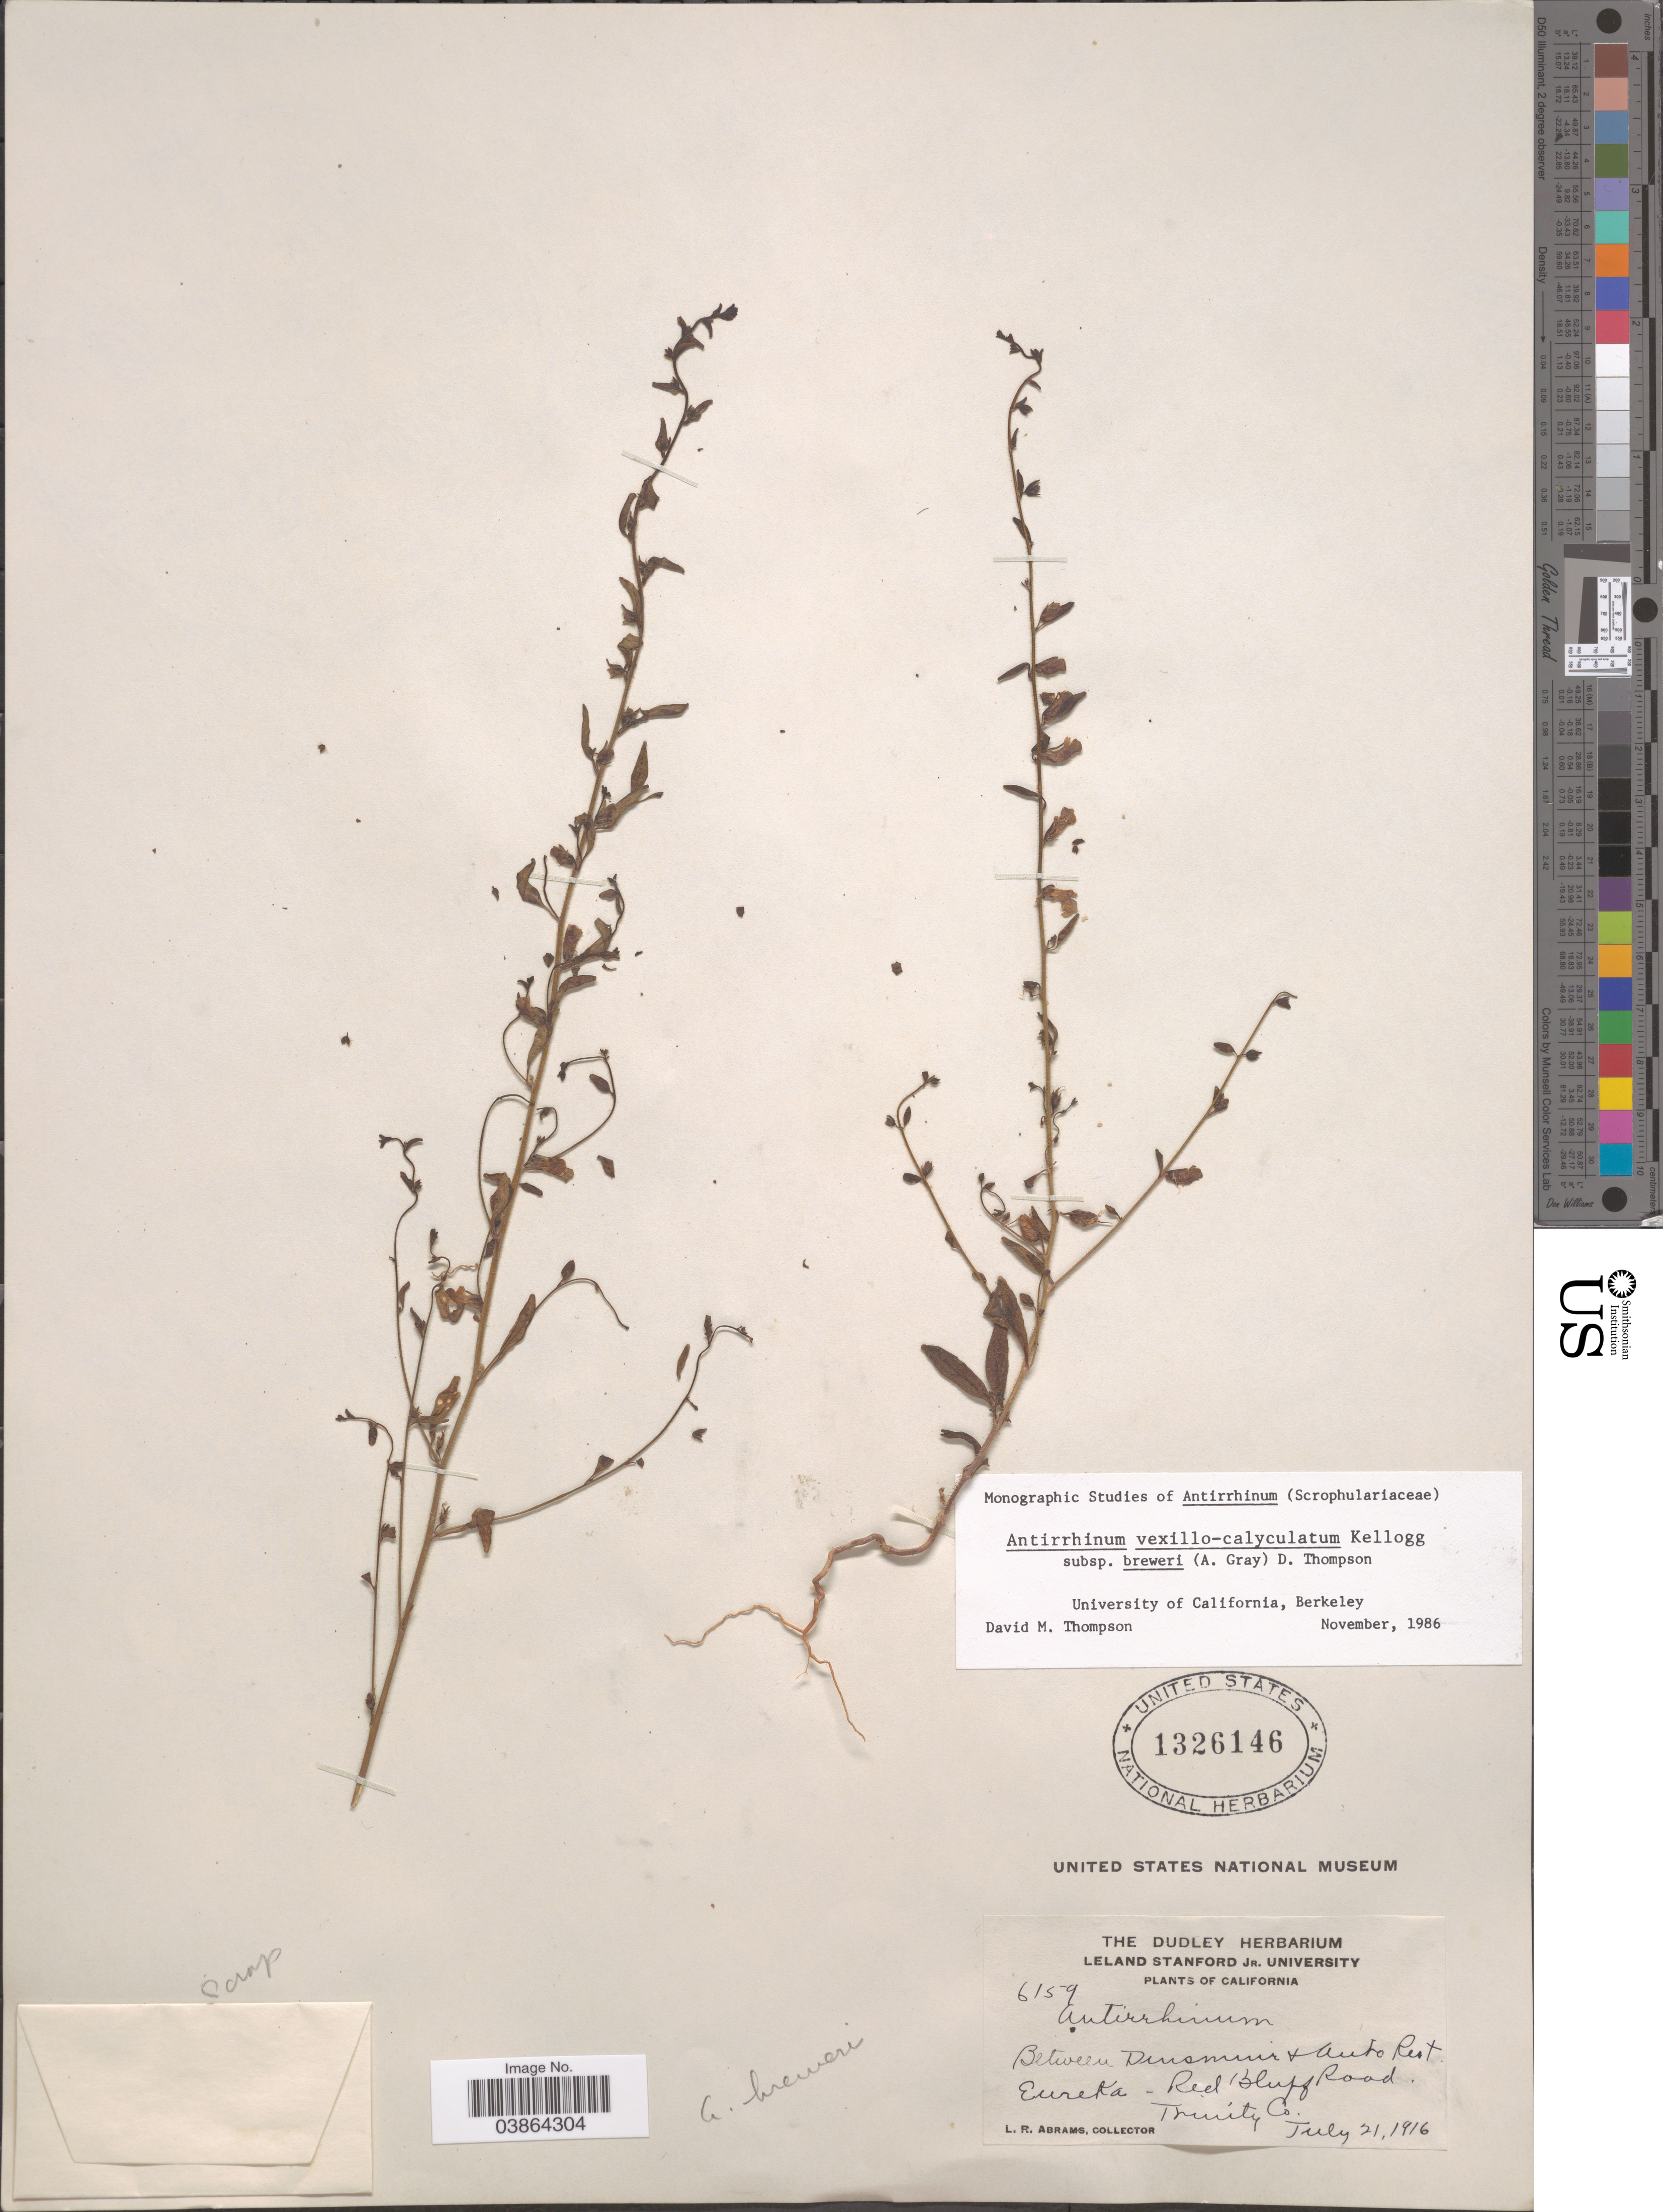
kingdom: Plantae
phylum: Tracheophyta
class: Magnoliopsida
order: Lamiales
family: Plantaginaceae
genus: Sairocarpus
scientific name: Sairocarpus vexillocalyculatus subsp. breweri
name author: (A. Gray) Barringer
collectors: L. Abrams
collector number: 6159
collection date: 1916-07-21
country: United States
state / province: California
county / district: Trinity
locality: Between Dinsmine & Auto Rest. Eureka- Red Bluff Road. Trinity Co.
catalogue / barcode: US 1326146